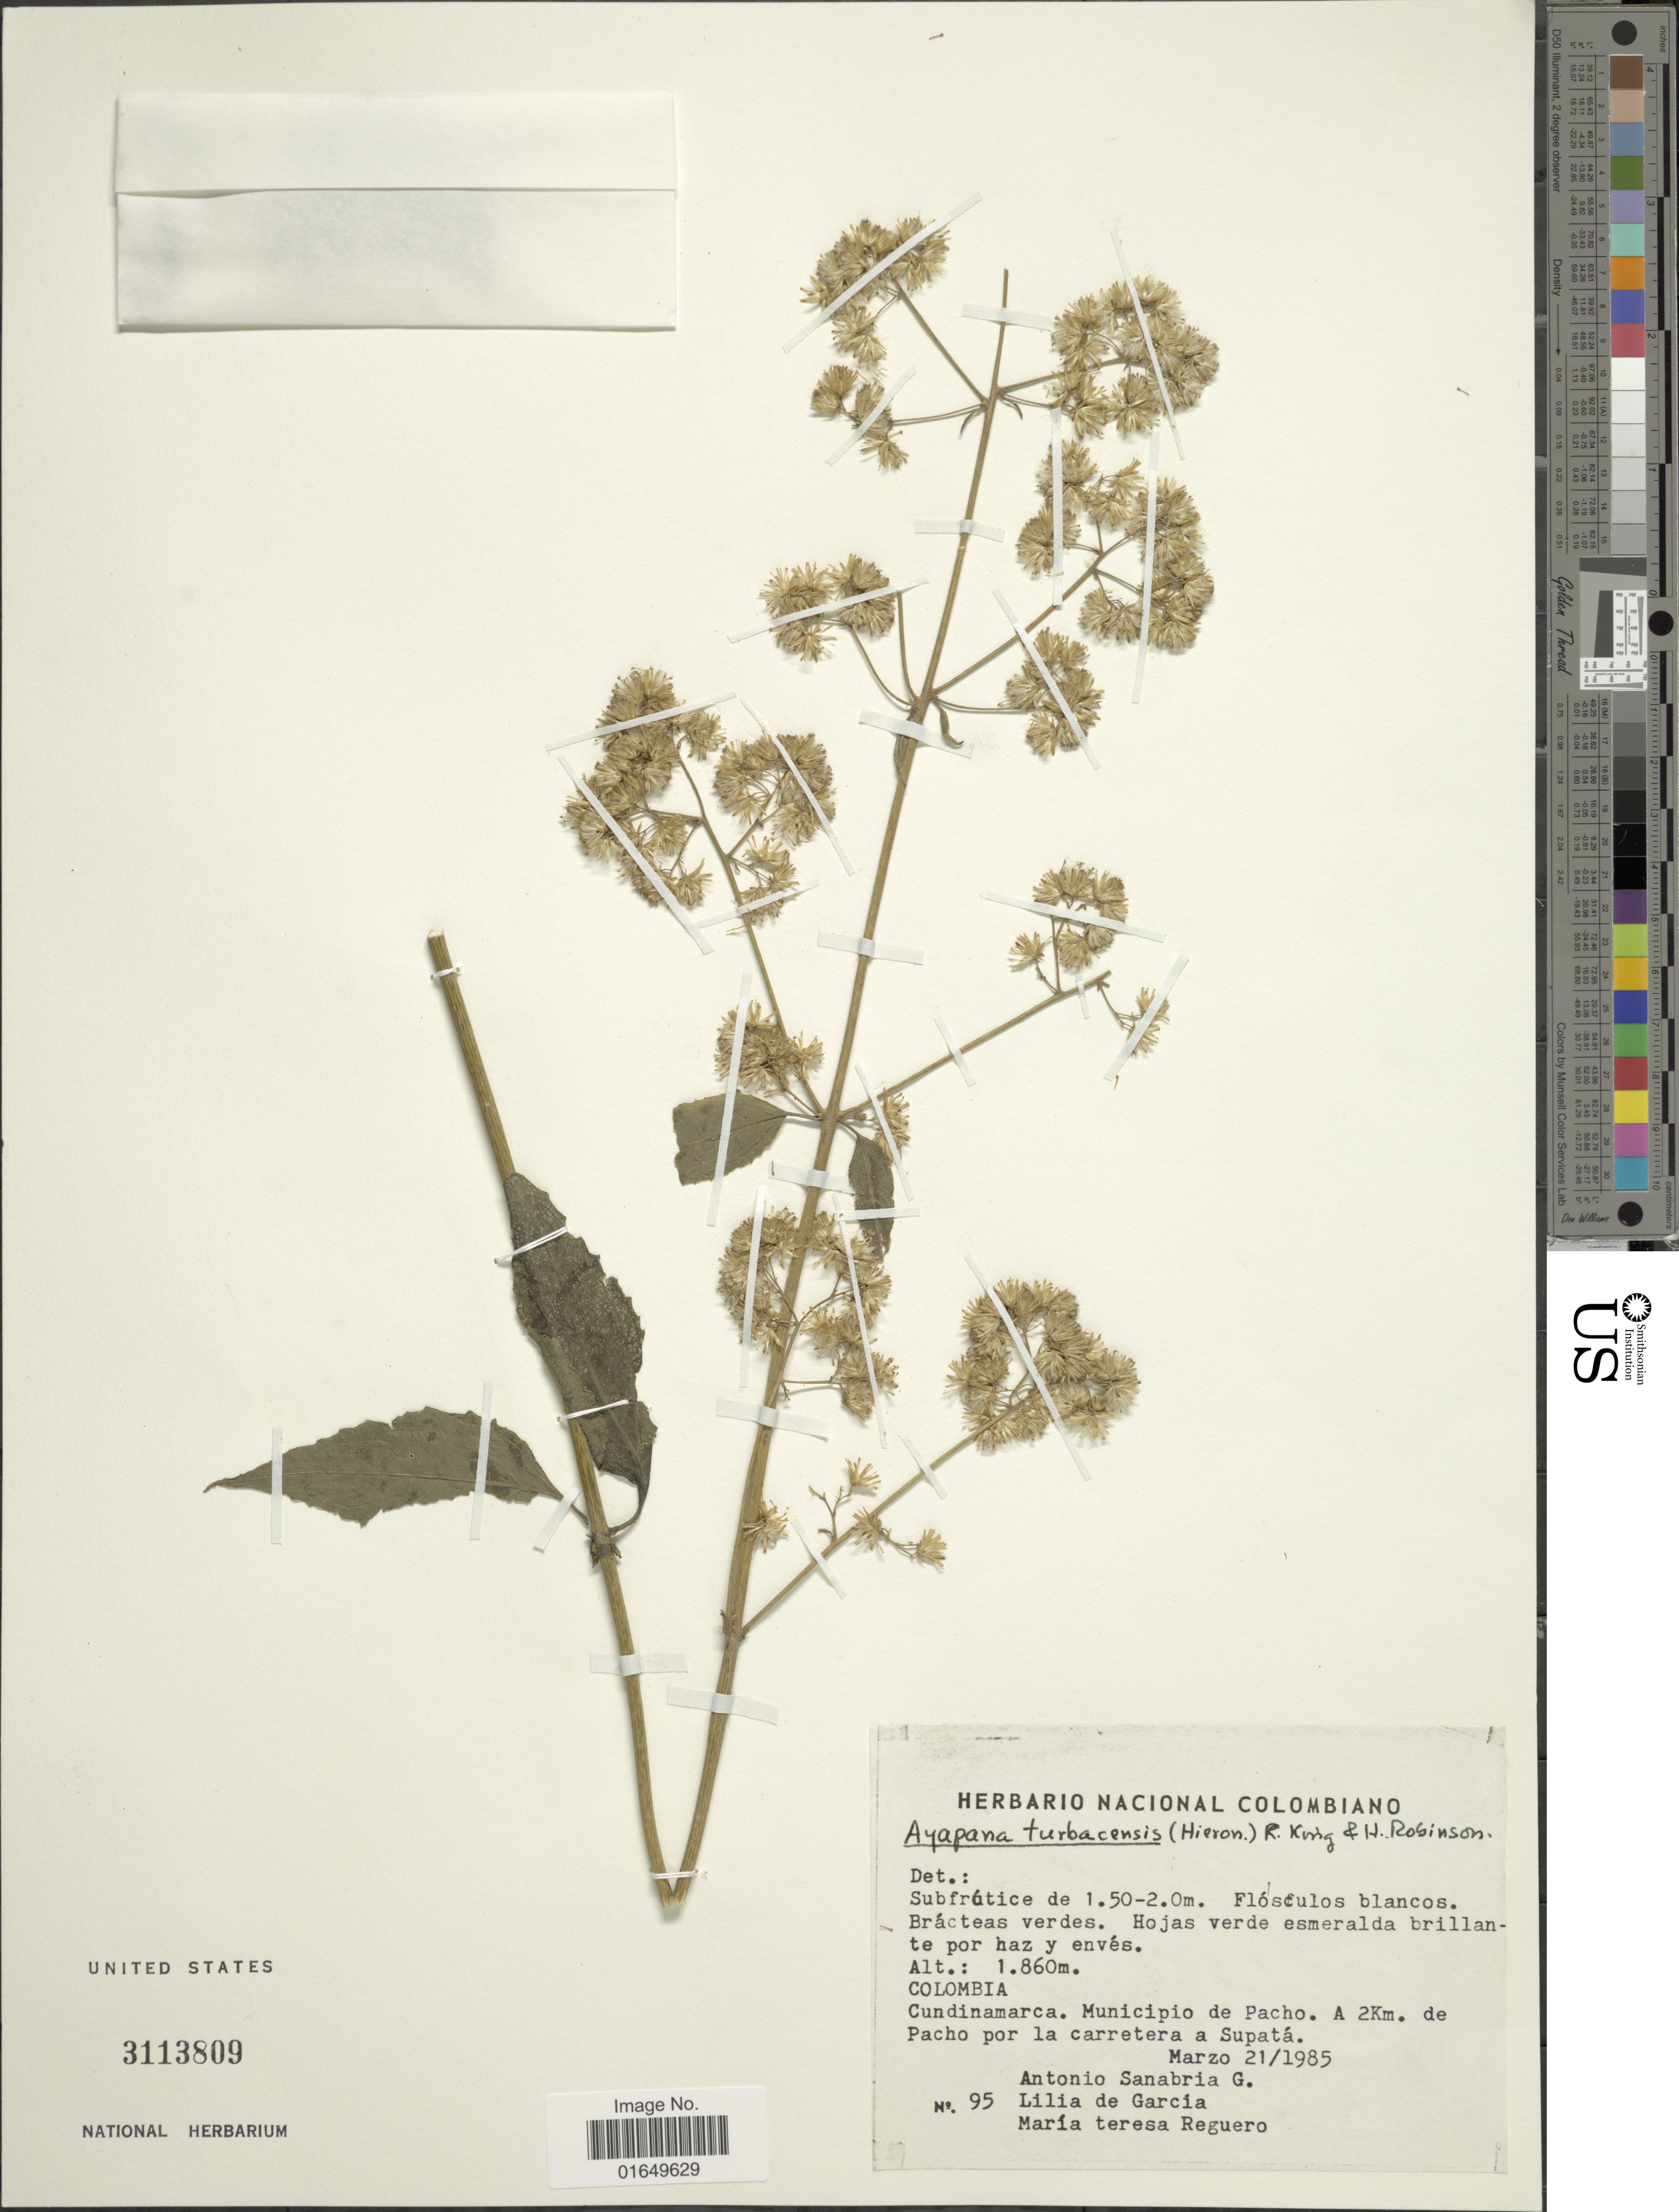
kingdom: Plantae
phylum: Tracheophyta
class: Magnoliopsida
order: Asterales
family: Asteraceae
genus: Ayapana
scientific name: Ayapana turbacensis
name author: (Hieron.) R.M. King & H. Rob.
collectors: A. Sanabria G., L. Garcia & M. Reguero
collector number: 95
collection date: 1985-03-21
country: Colombia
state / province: Cundinamarca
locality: Municipio de Pacho. A 2Km. de Pacho por la carretera a Supatá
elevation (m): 1860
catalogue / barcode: US 3113809